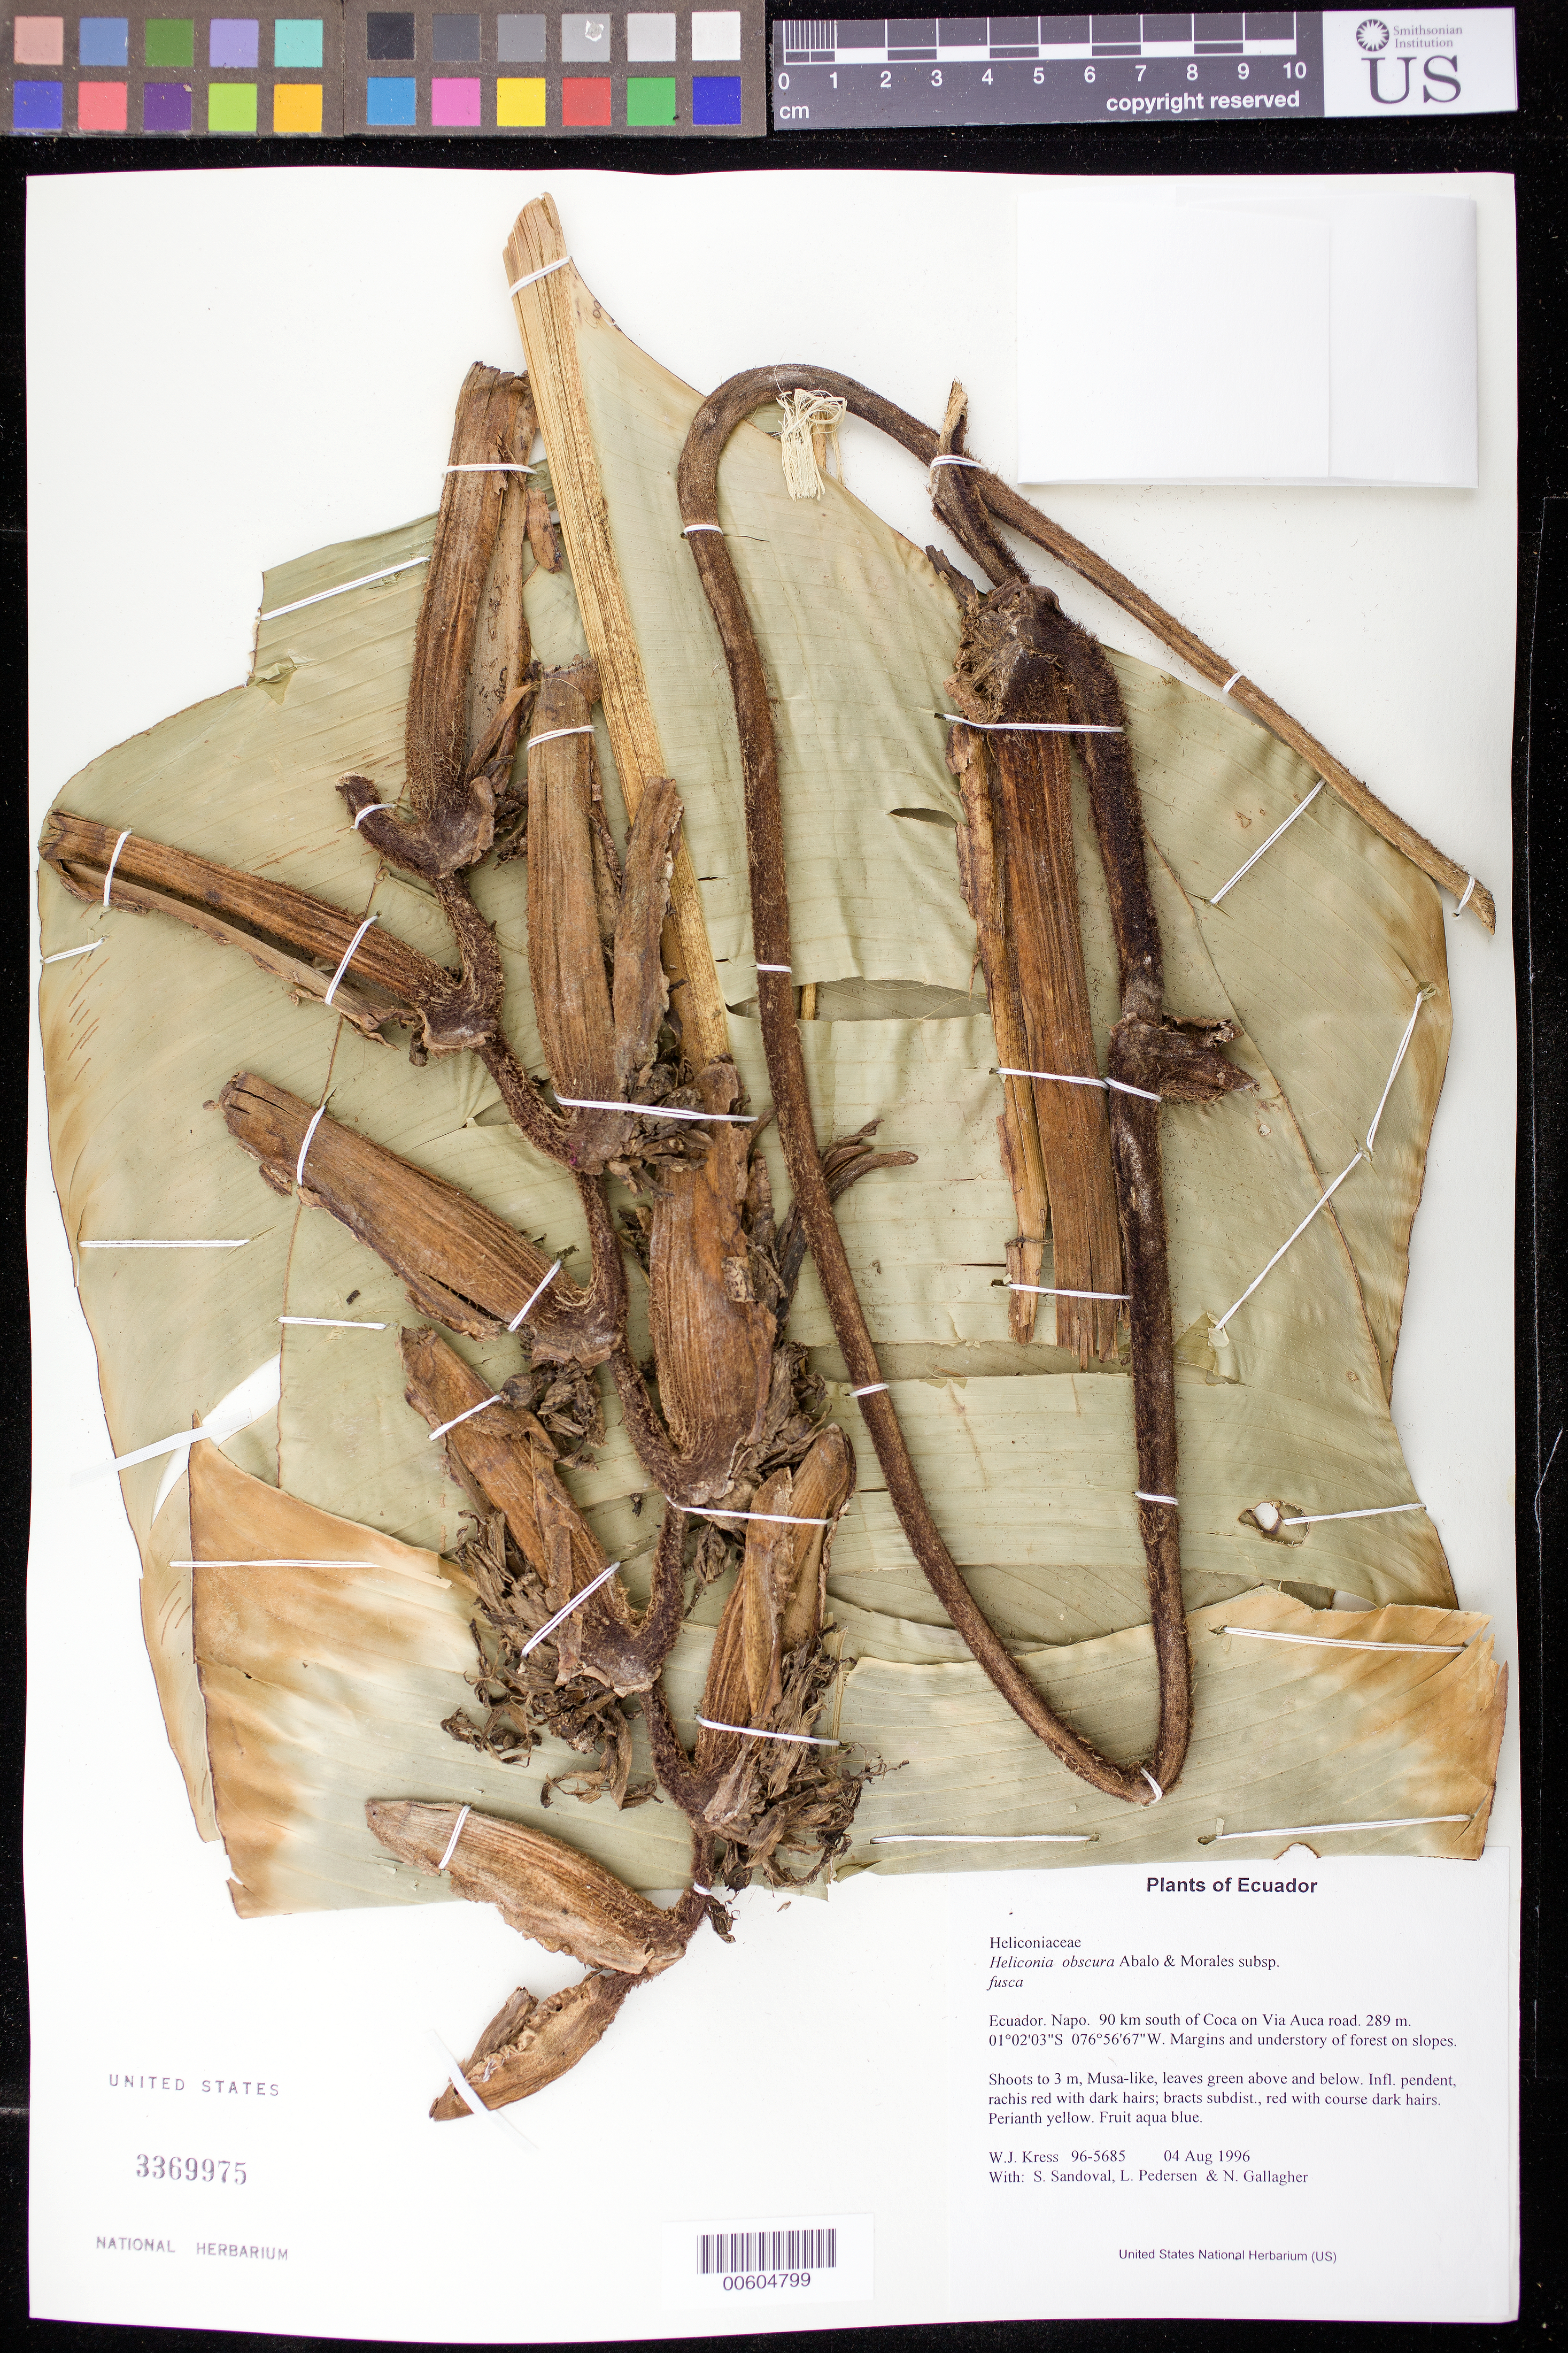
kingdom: Plantae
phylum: Tracheophyta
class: Liliopsida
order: Zingiberales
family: Heliconiaceae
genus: Heliconia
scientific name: Heliconia obscura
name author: Dodson & Gentry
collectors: W. J. Kress, S. Sandoval, L. Pedersen & N. L. Gallagher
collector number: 96-5685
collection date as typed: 04 Aug 1996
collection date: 1996-08-04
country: Ecuador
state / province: Napo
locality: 90 km south of Coca on Via Auca road.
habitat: Margins and understory of forest on slopes.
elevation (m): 289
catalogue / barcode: US 3369975